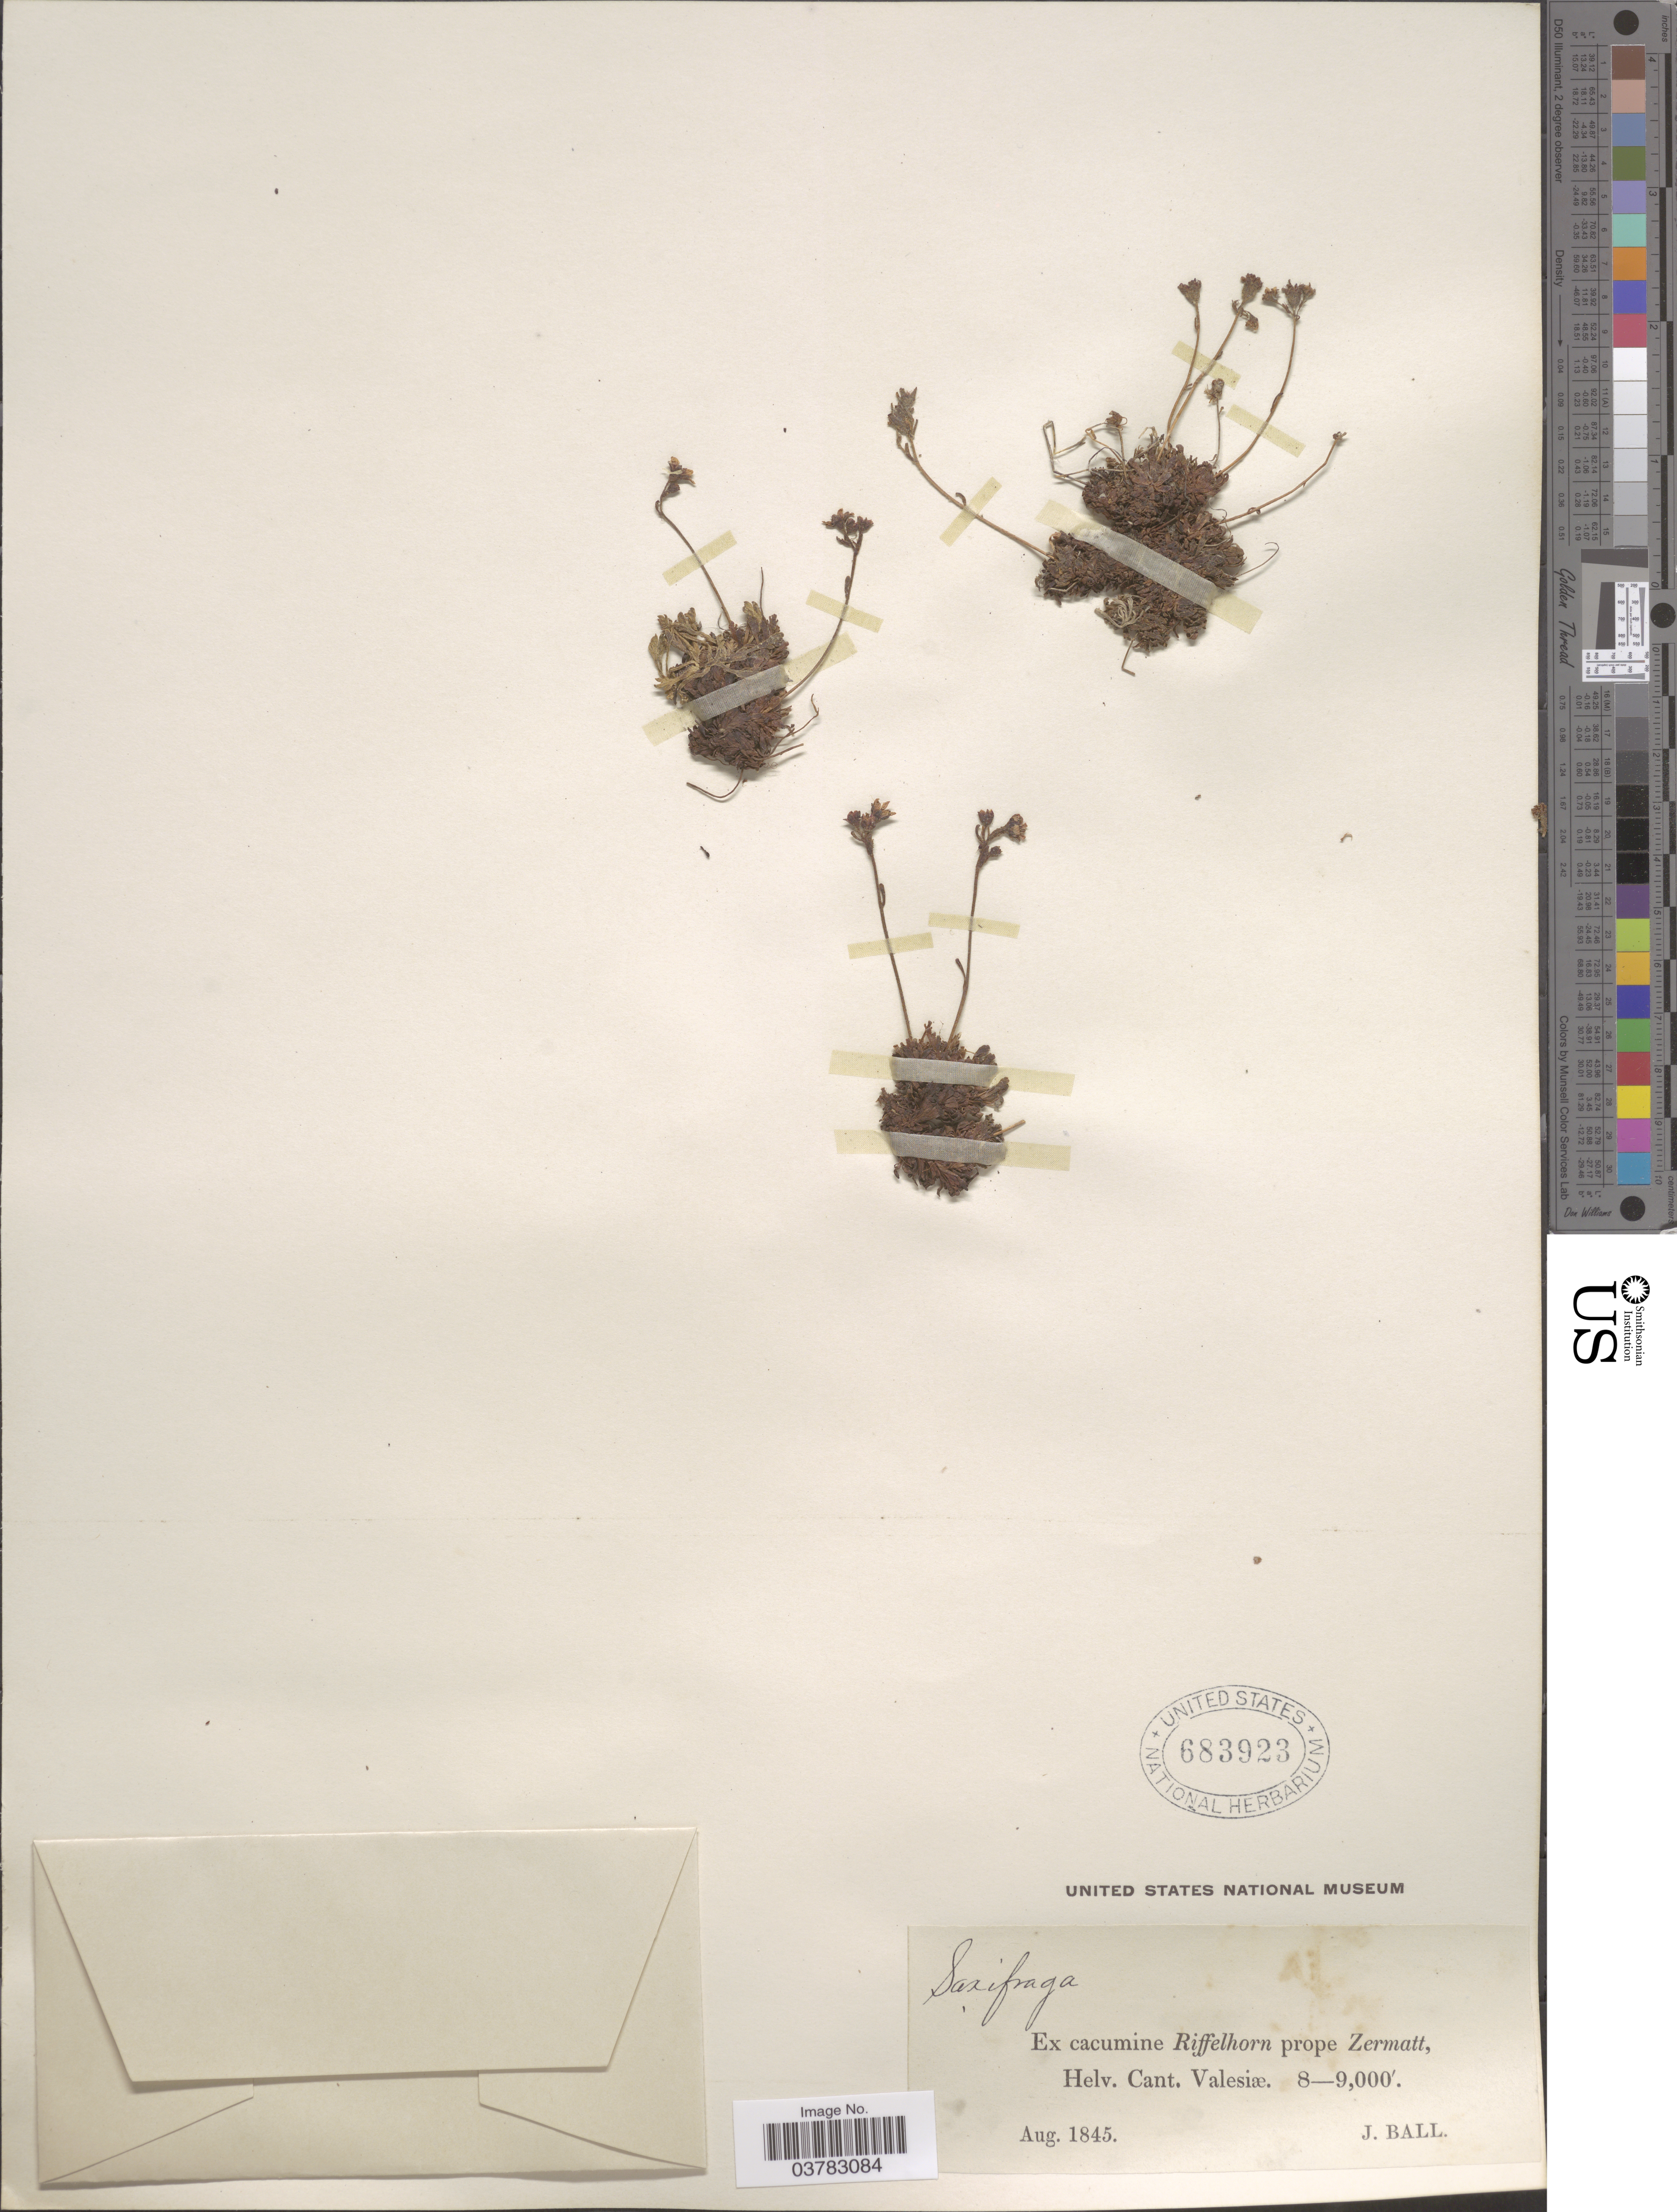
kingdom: Plantae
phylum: Tracheophyta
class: Magnoliopsida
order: Saxifragales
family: Saxifragaceae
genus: Saxifraga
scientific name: Saxifraga sp.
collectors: J. Ball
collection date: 1845-08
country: Switzerland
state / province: Valais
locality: Ex cacumine Riffelhorn prope Zermatt, Helv. Cant. Valesiæ.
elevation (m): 2438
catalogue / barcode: US 683923